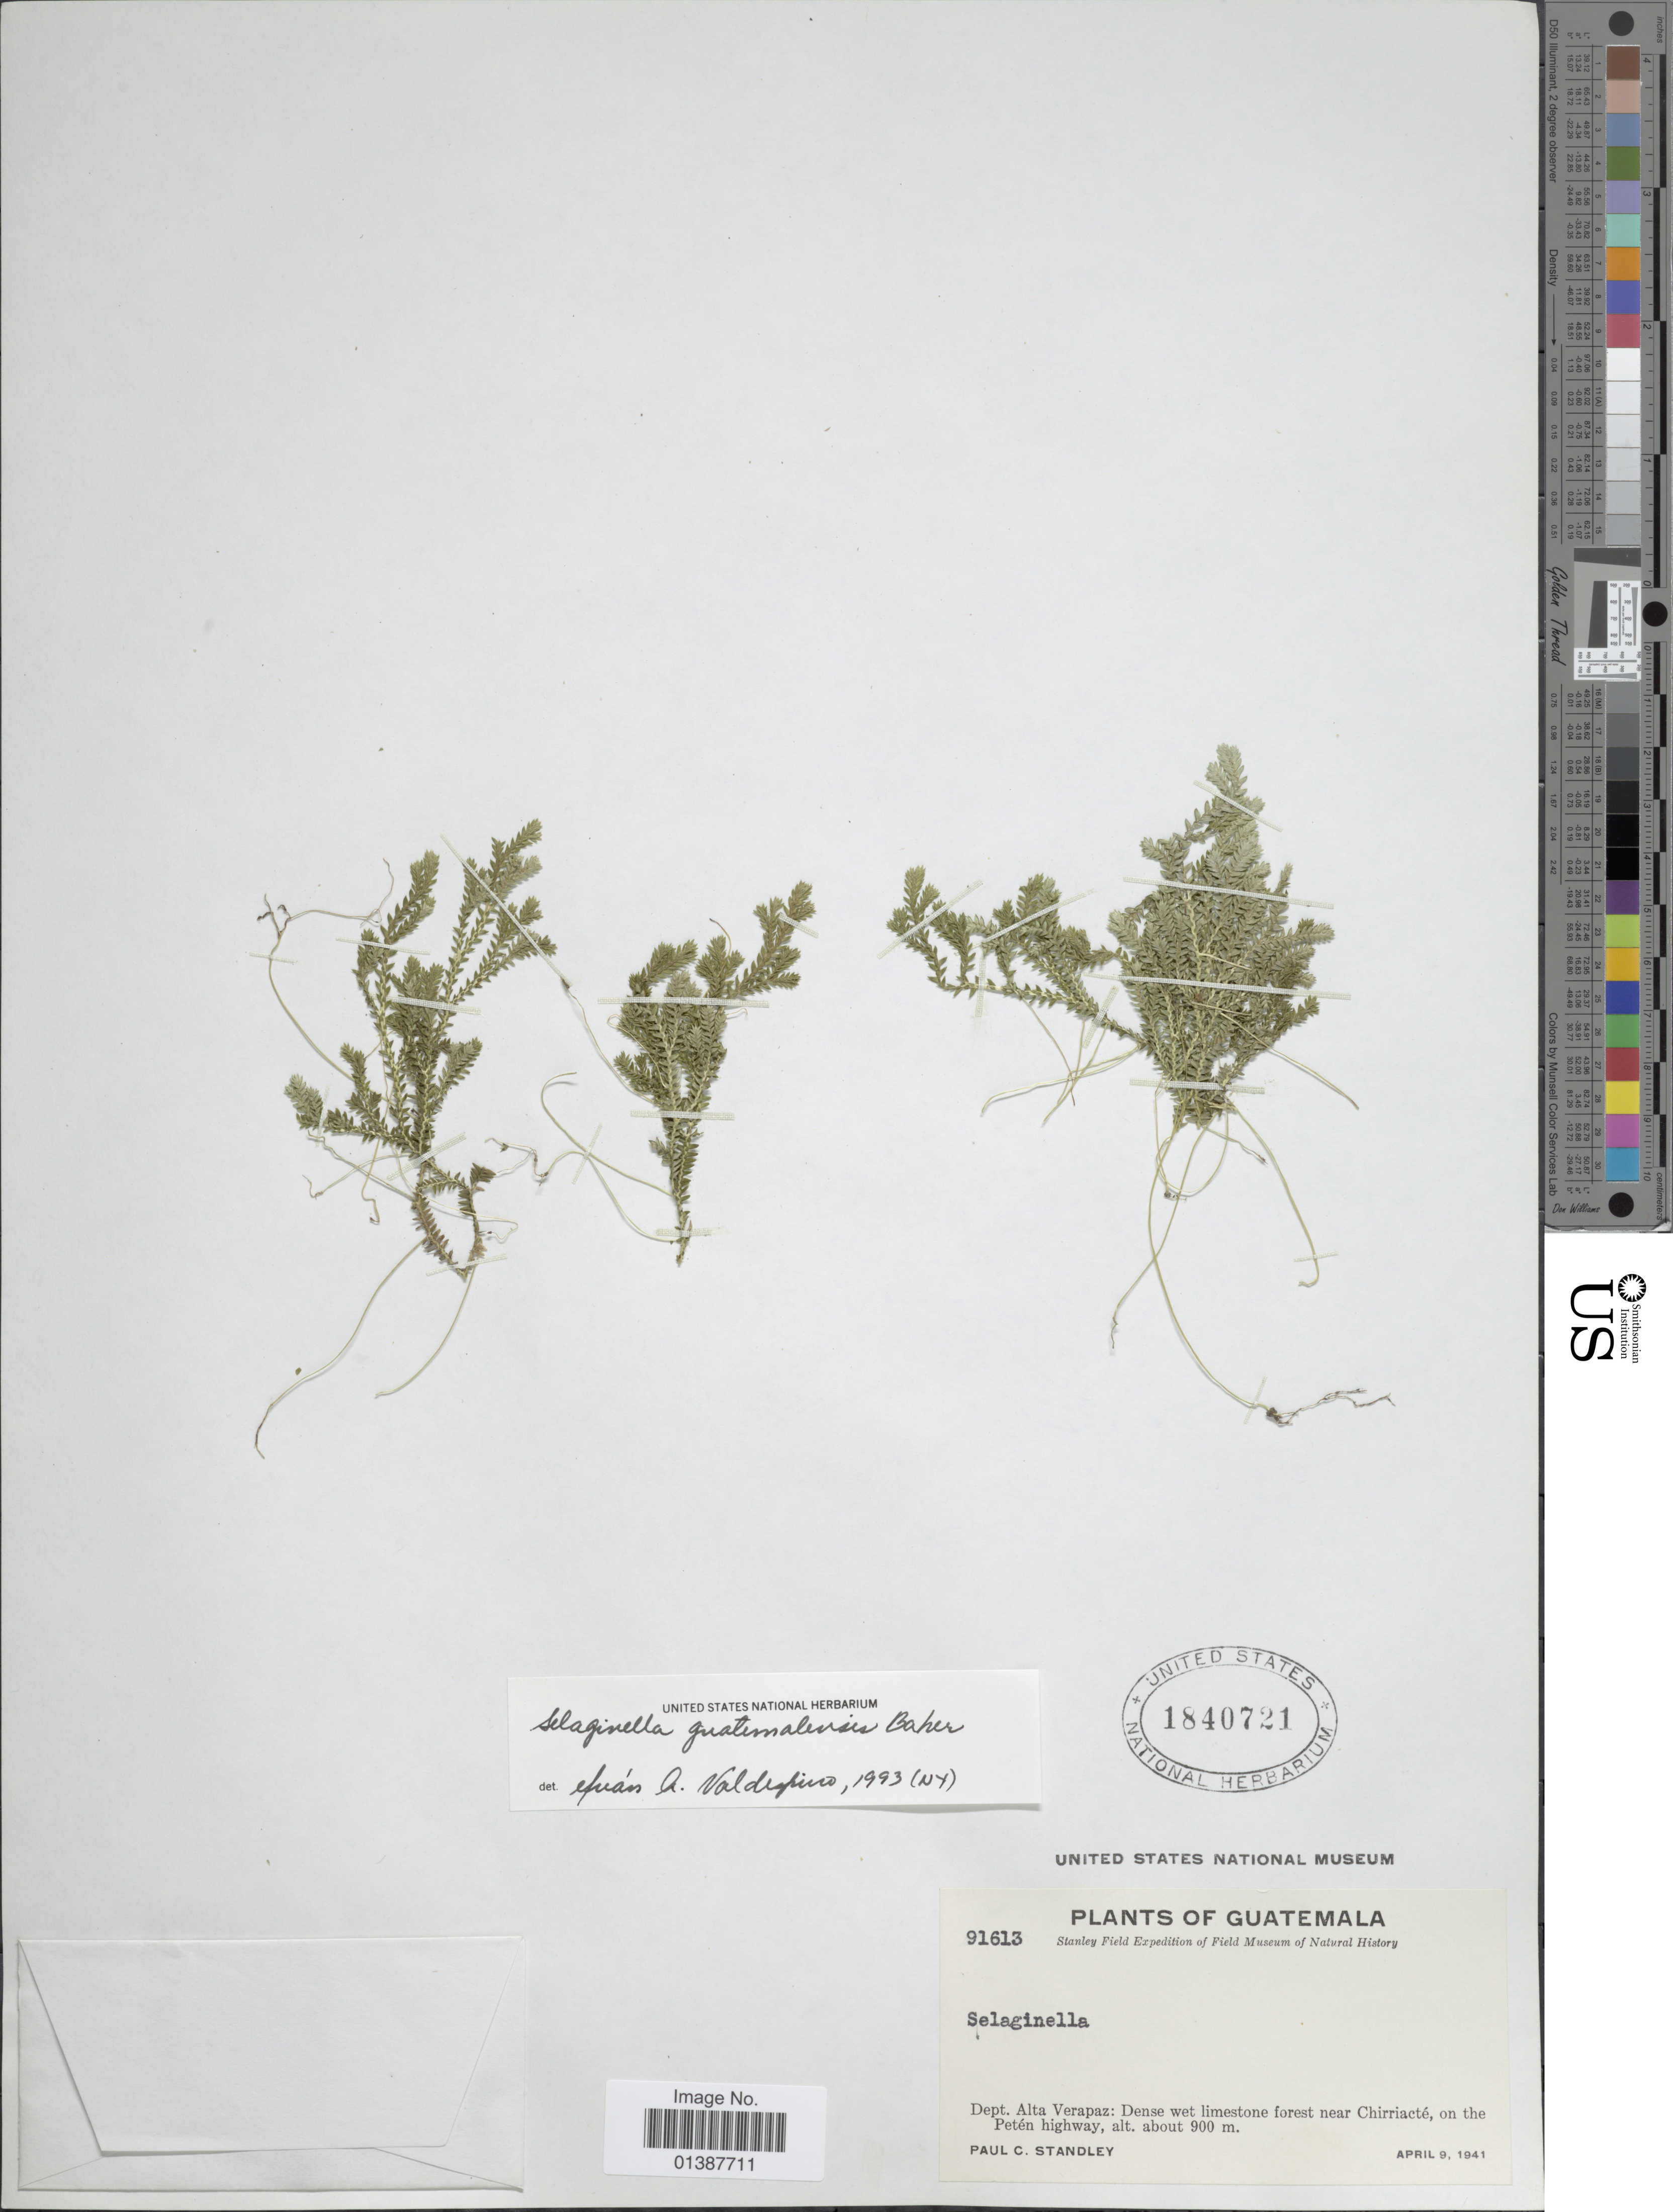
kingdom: Plantae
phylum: Tracheophyta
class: Lycopodiopsida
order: Selaginellales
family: Selaginellaceae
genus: Selaginella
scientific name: Selaginella guatemalensis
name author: Baker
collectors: P. C. Standley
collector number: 91613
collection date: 1941-04-09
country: Guatemala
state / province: Alta Verapaz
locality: Dept. Alta Verapaz: Dense wet limestone forest near Chirriacté, on the Petén highway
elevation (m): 900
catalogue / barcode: US 1840721